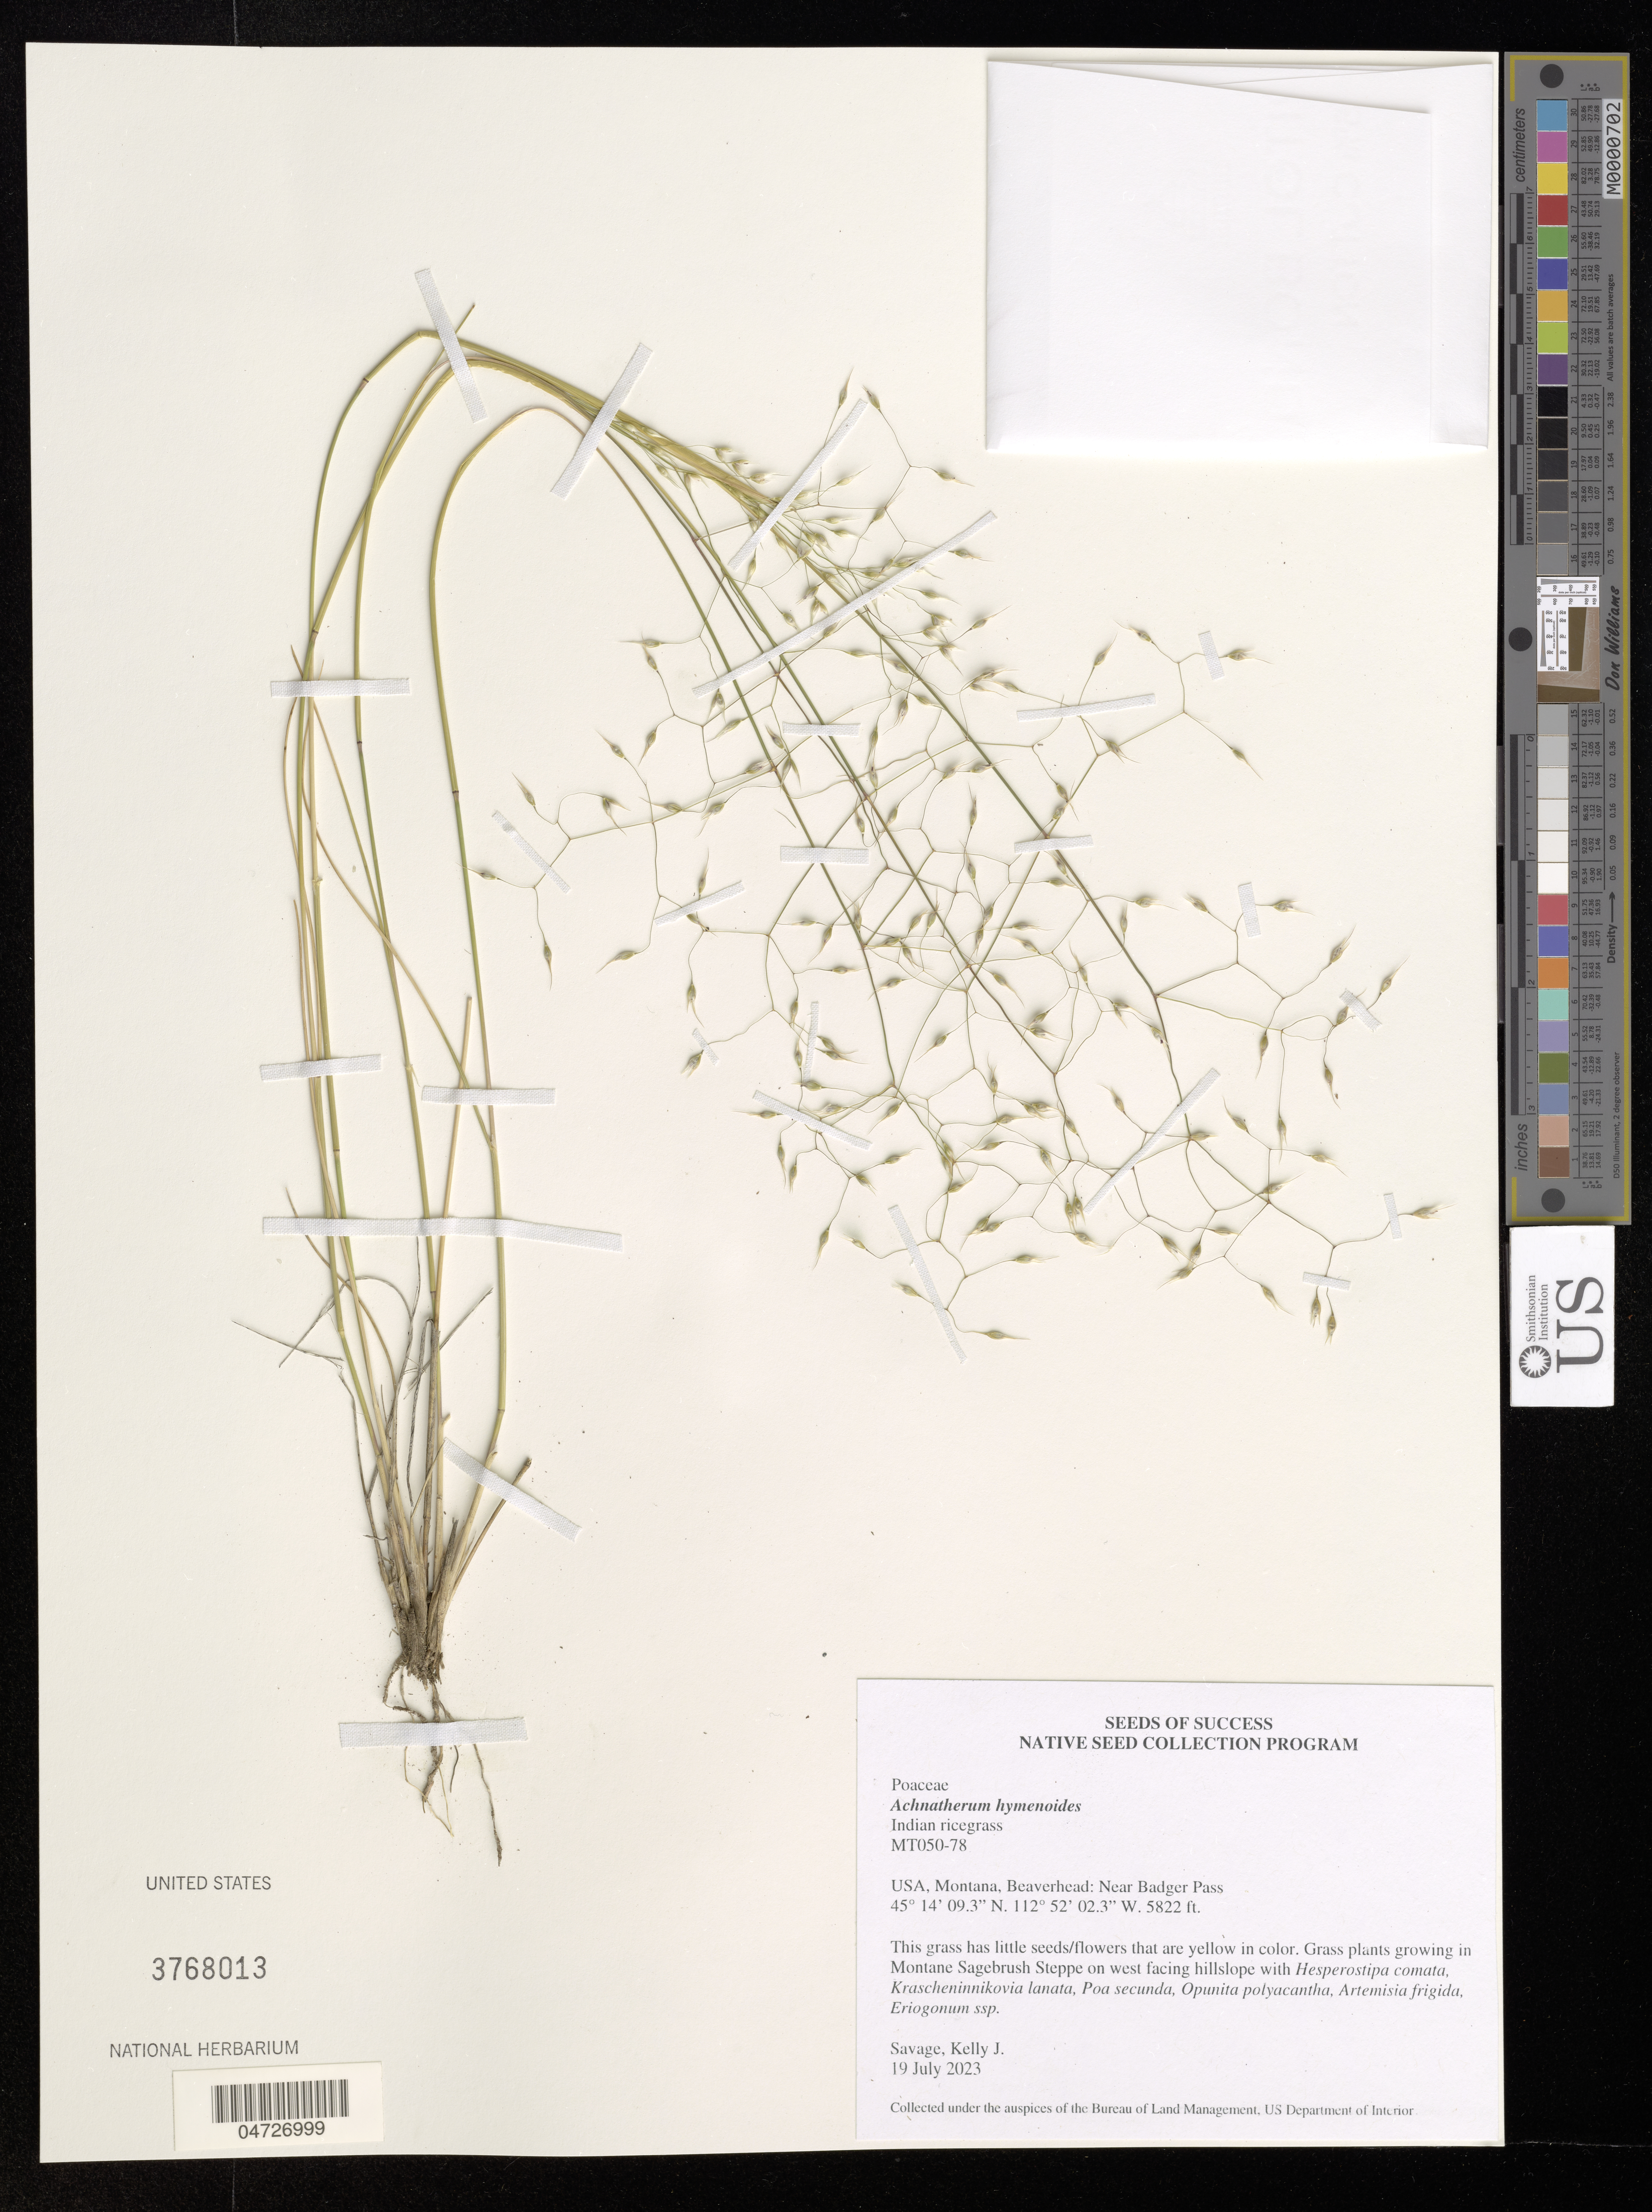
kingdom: Plantae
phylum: Tracheophyta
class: Liliopsida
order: Poales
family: Poaceae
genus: Achnatherum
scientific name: Achnatherum hymenoides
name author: (Roem. & Schult.) Barkworth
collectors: K. Savage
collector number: MT050-78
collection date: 2023-07-19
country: United States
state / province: Montana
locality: Beaverhead: Near Badger Pass.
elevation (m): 1775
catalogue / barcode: US 3768013